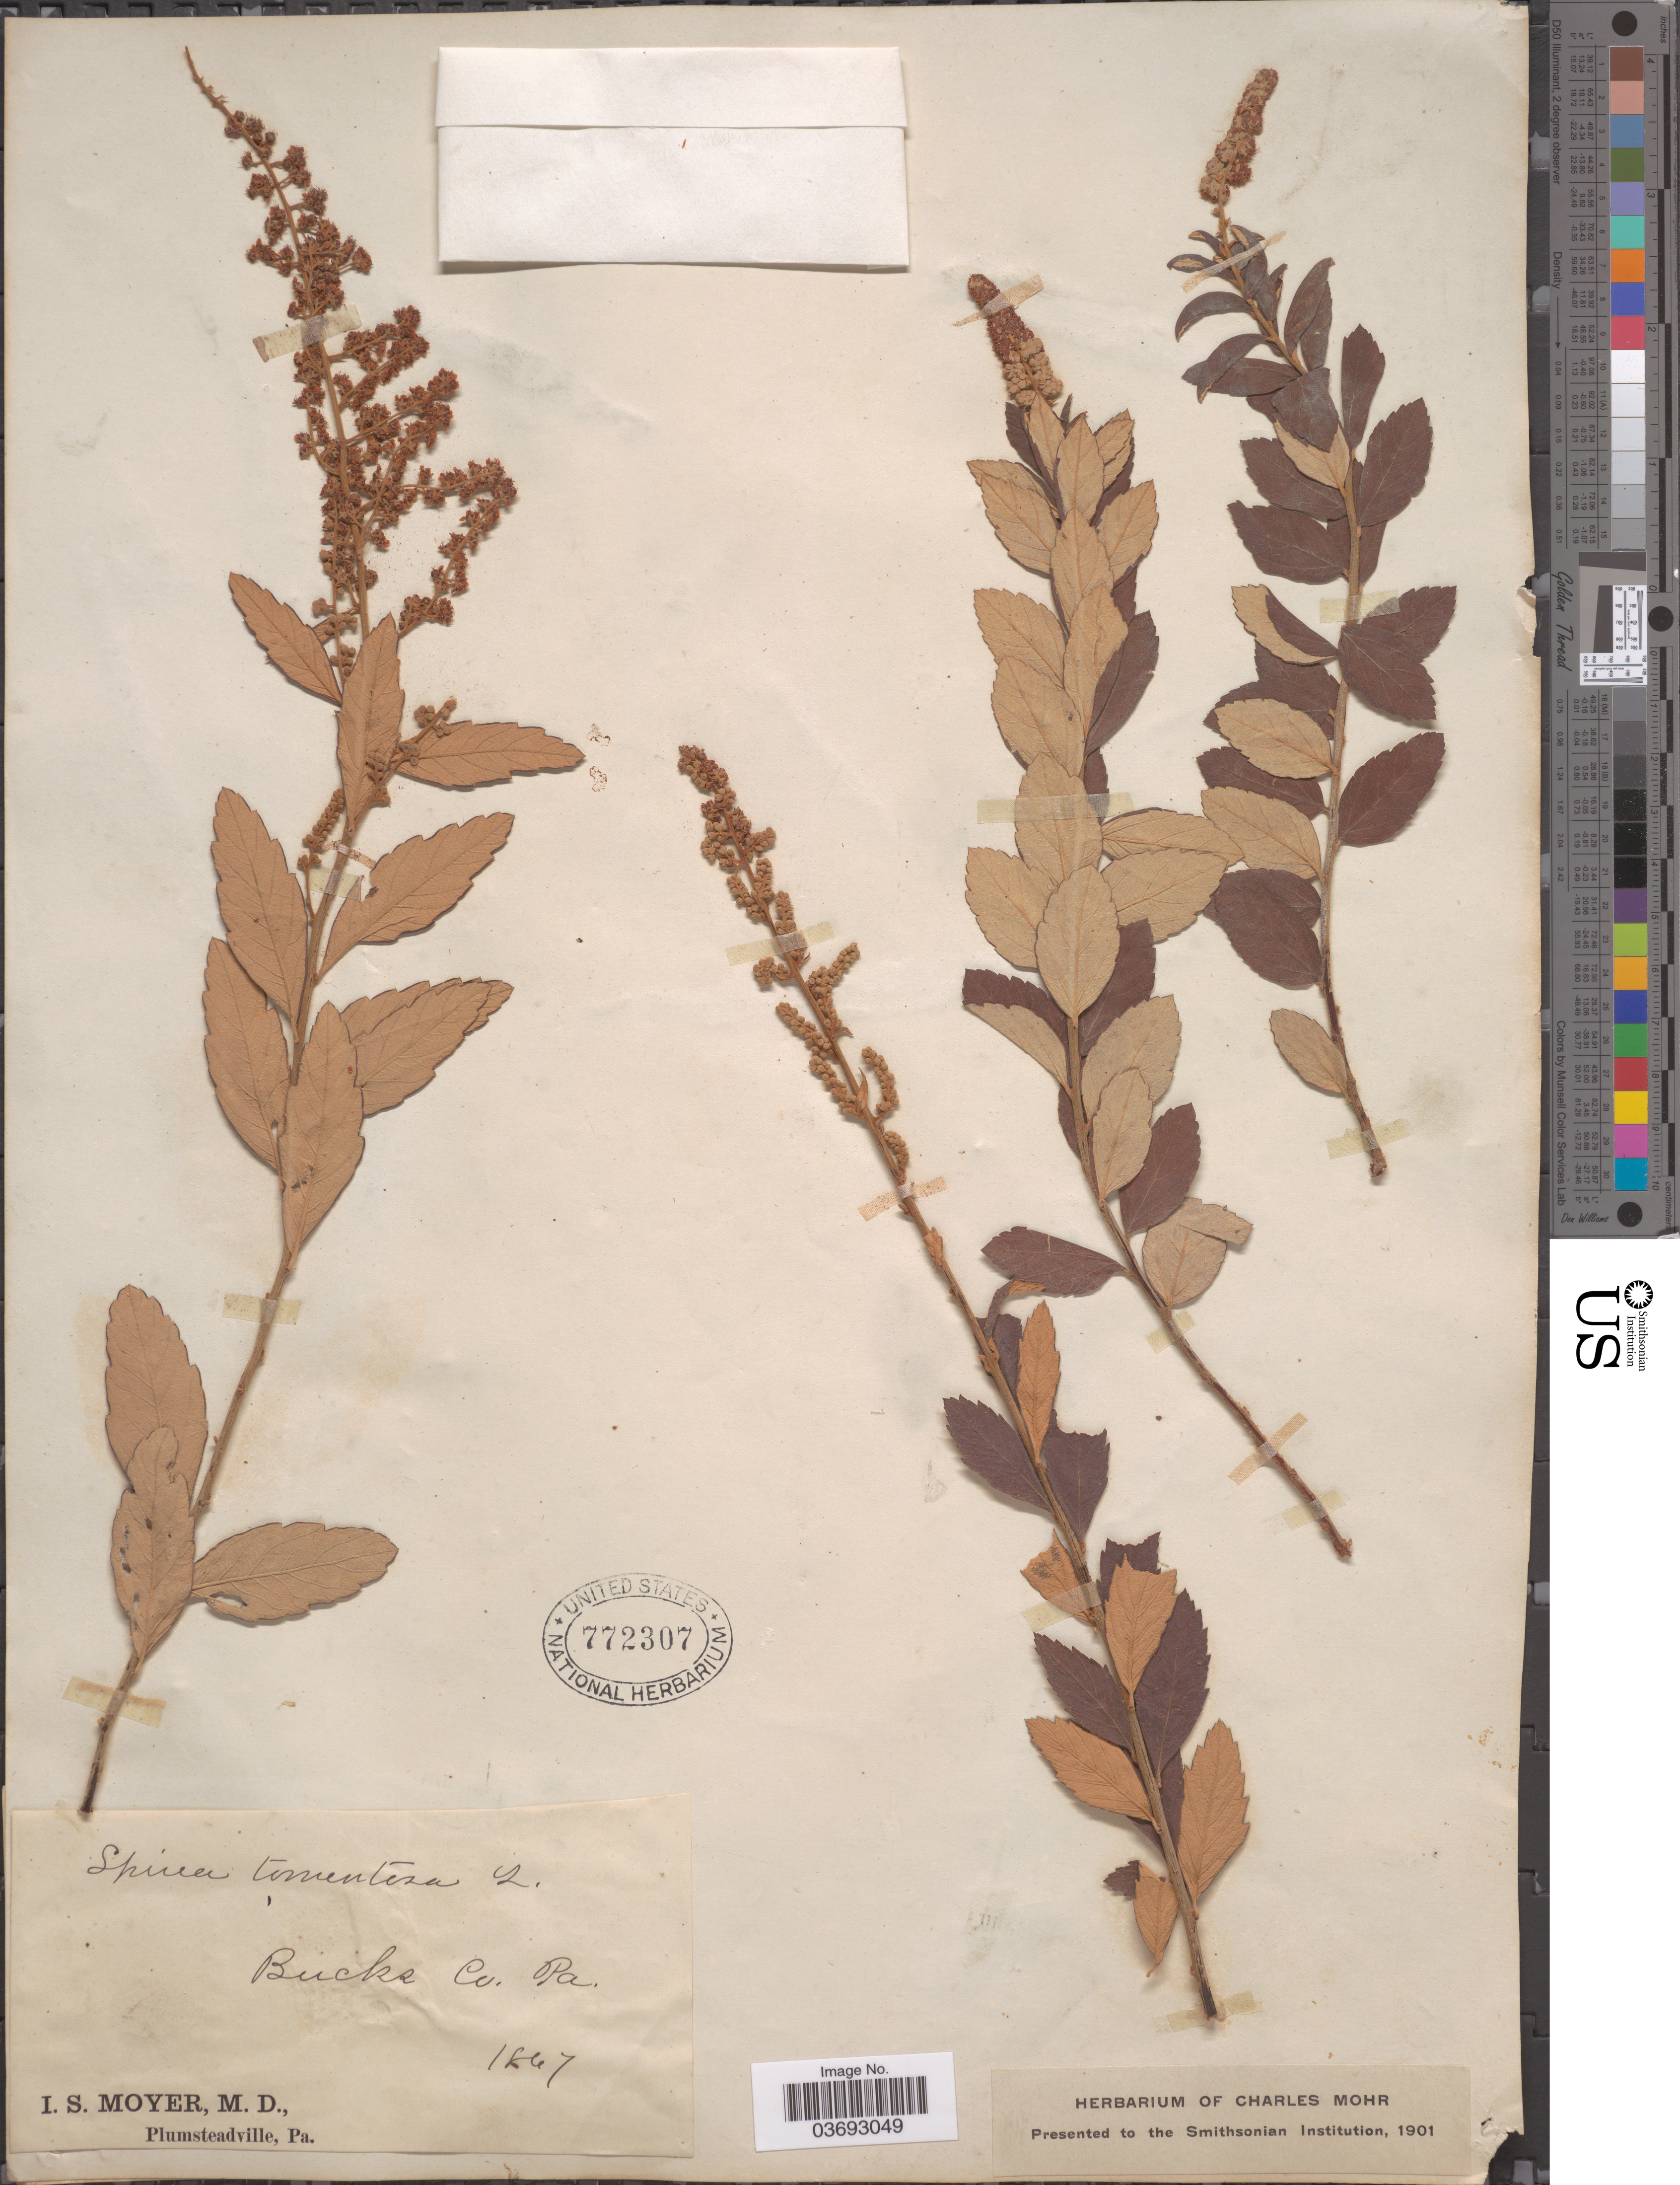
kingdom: Plantae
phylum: Tracheophyta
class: Magnoliopsida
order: Rosales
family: Rosaceae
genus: Spiraea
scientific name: Spiraea tomentosa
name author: L.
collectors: I. S. Moyer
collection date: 1847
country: United States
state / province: Pennsylvania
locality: Bucks Co.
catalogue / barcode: US 772307